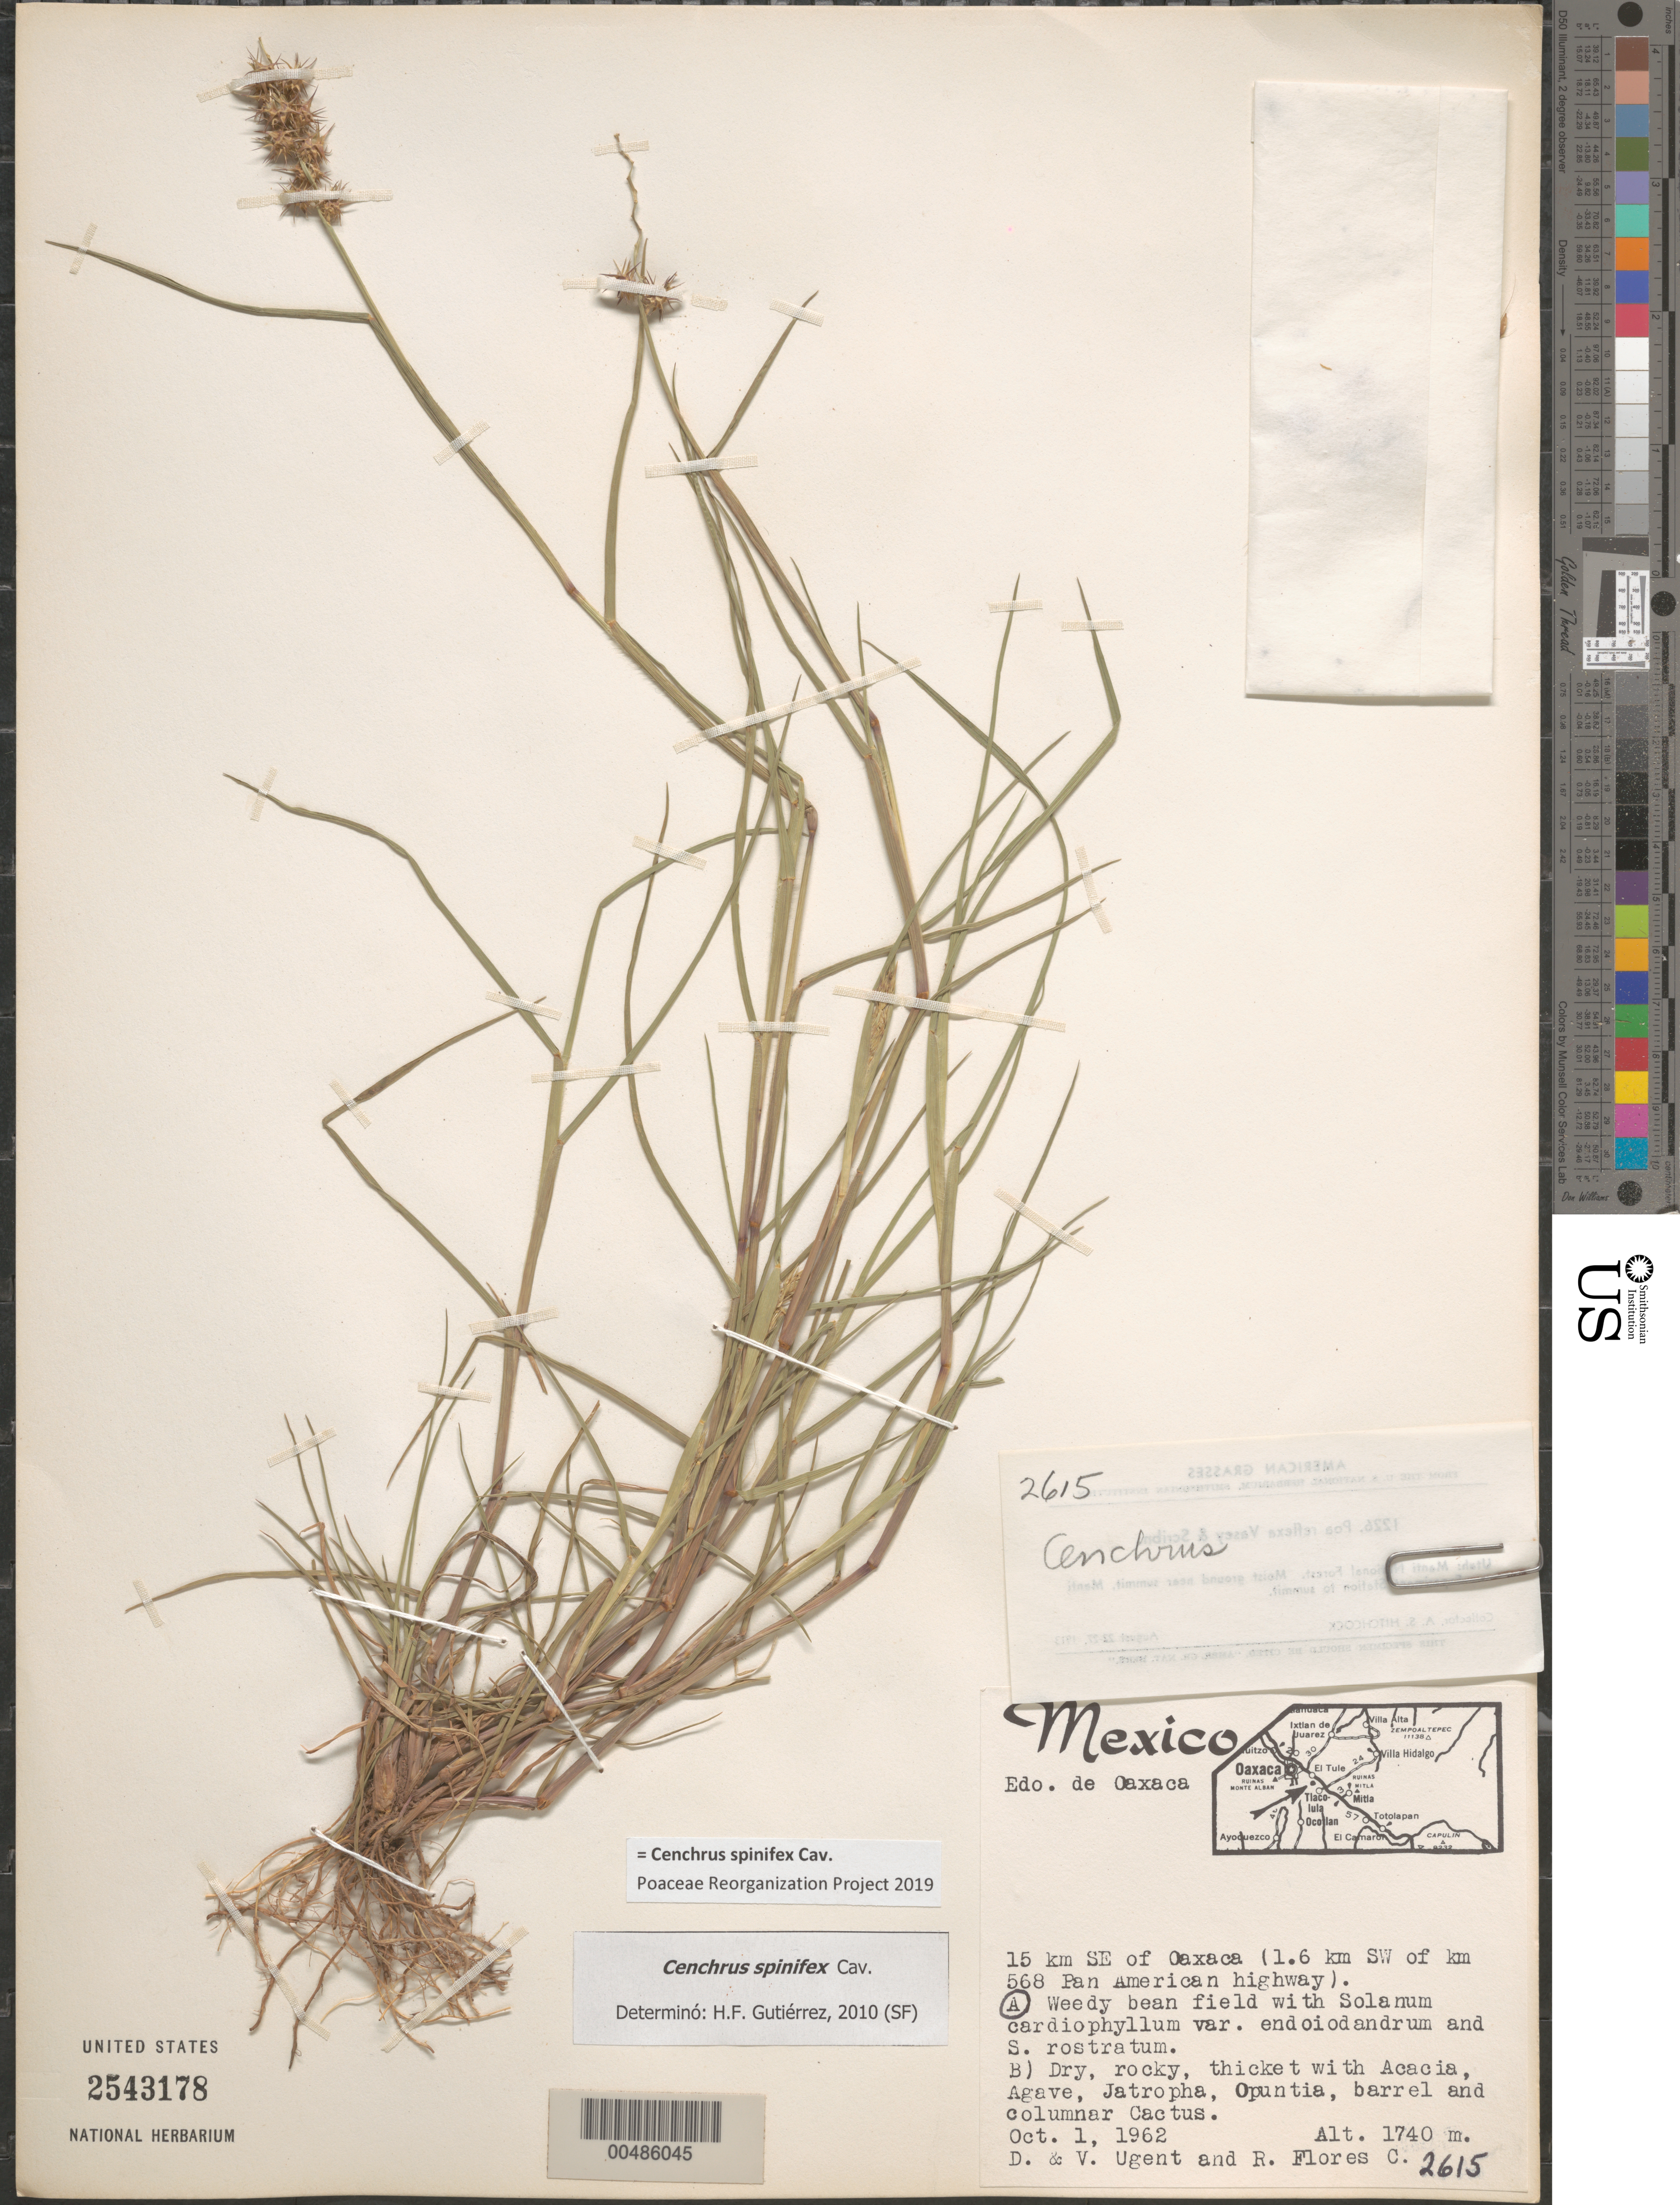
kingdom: Plantae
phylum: Tracheophyta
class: Liliopsida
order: Poales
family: Poaceae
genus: Cenchrus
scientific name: Cenchrus spinifex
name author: Cav.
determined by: Gutiérrez, H. F.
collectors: D. Ugent, V. Ugent & R. Flores-C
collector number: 2615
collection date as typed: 1 Oct 1962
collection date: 1962-10-01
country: Mexico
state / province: Oaxaca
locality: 15 km SE of Oaxaca (1.6 km SW of km 568 Pan American Highway)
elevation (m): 1740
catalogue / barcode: US 2543178